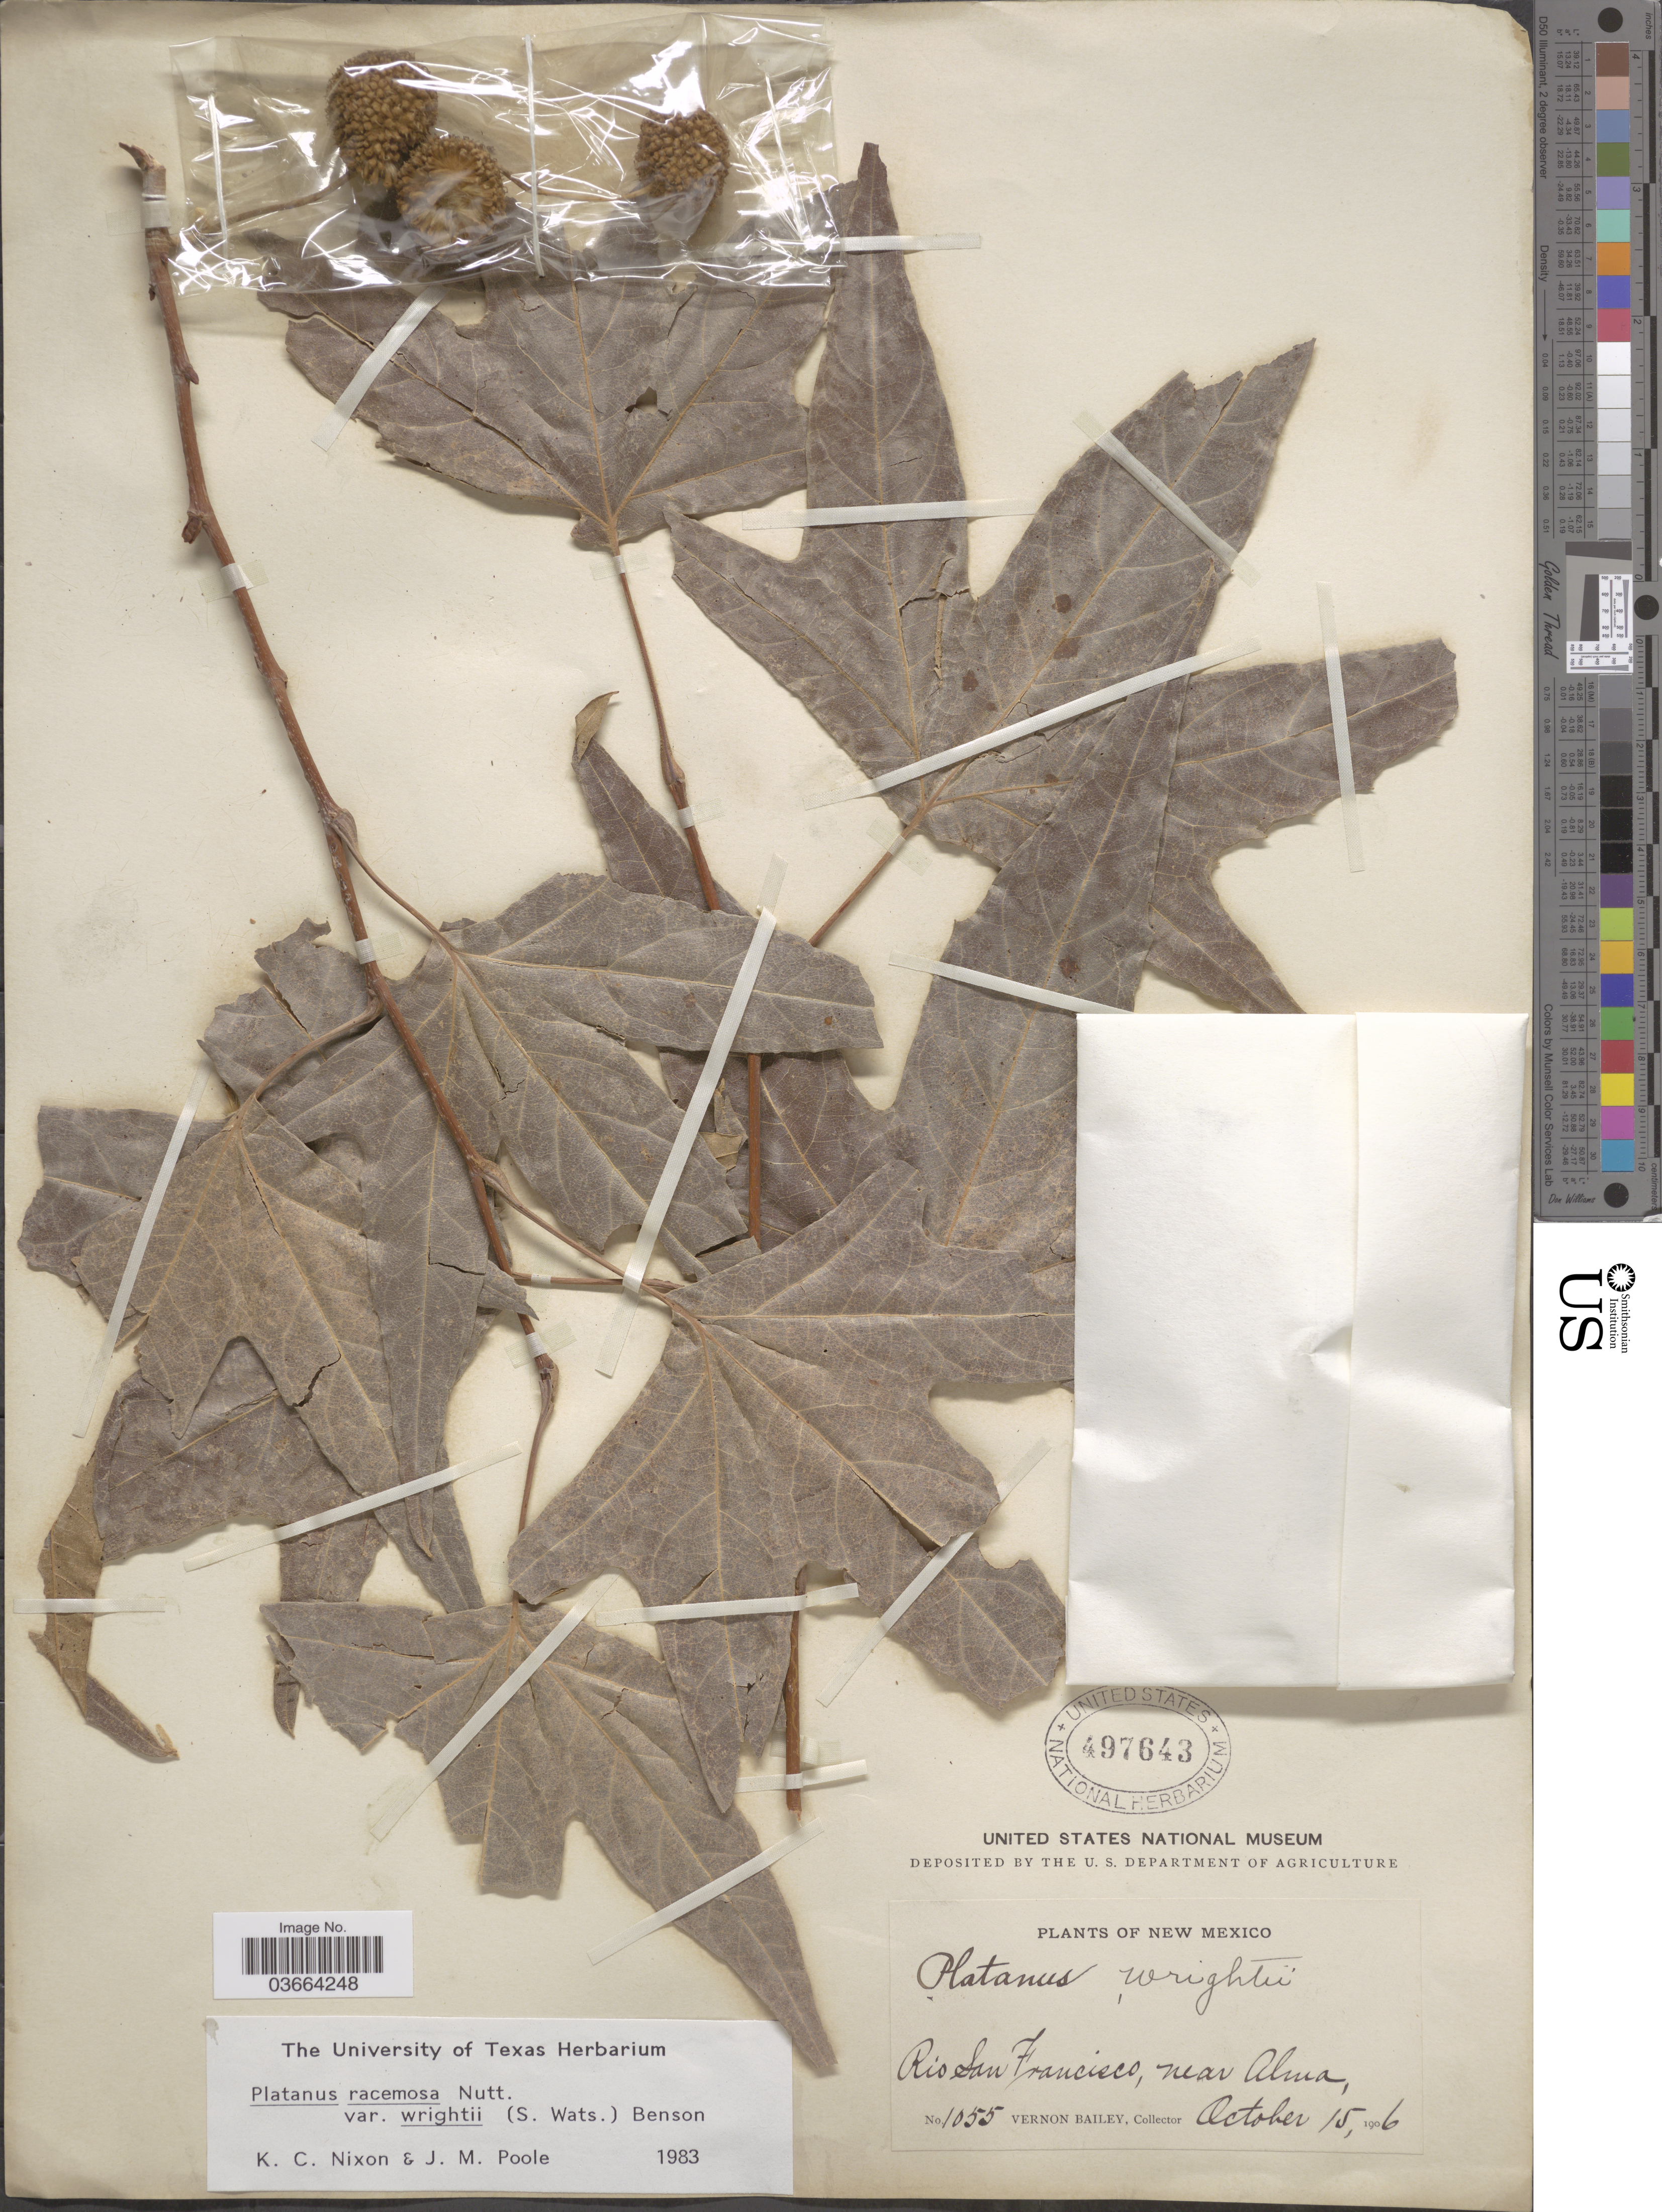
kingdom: Plantae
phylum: Tracheophyta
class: Magnoliopsida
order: Proteales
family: Platanaceae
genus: Platanus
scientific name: Platanus racemosa var. wrightii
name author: (S. Watson) L.D. Benson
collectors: V. O. Bailey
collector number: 1055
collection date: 1906-10-15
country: United States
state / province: New Mexico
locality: Rio San Francisco, near Alma.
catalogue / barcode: US 497643